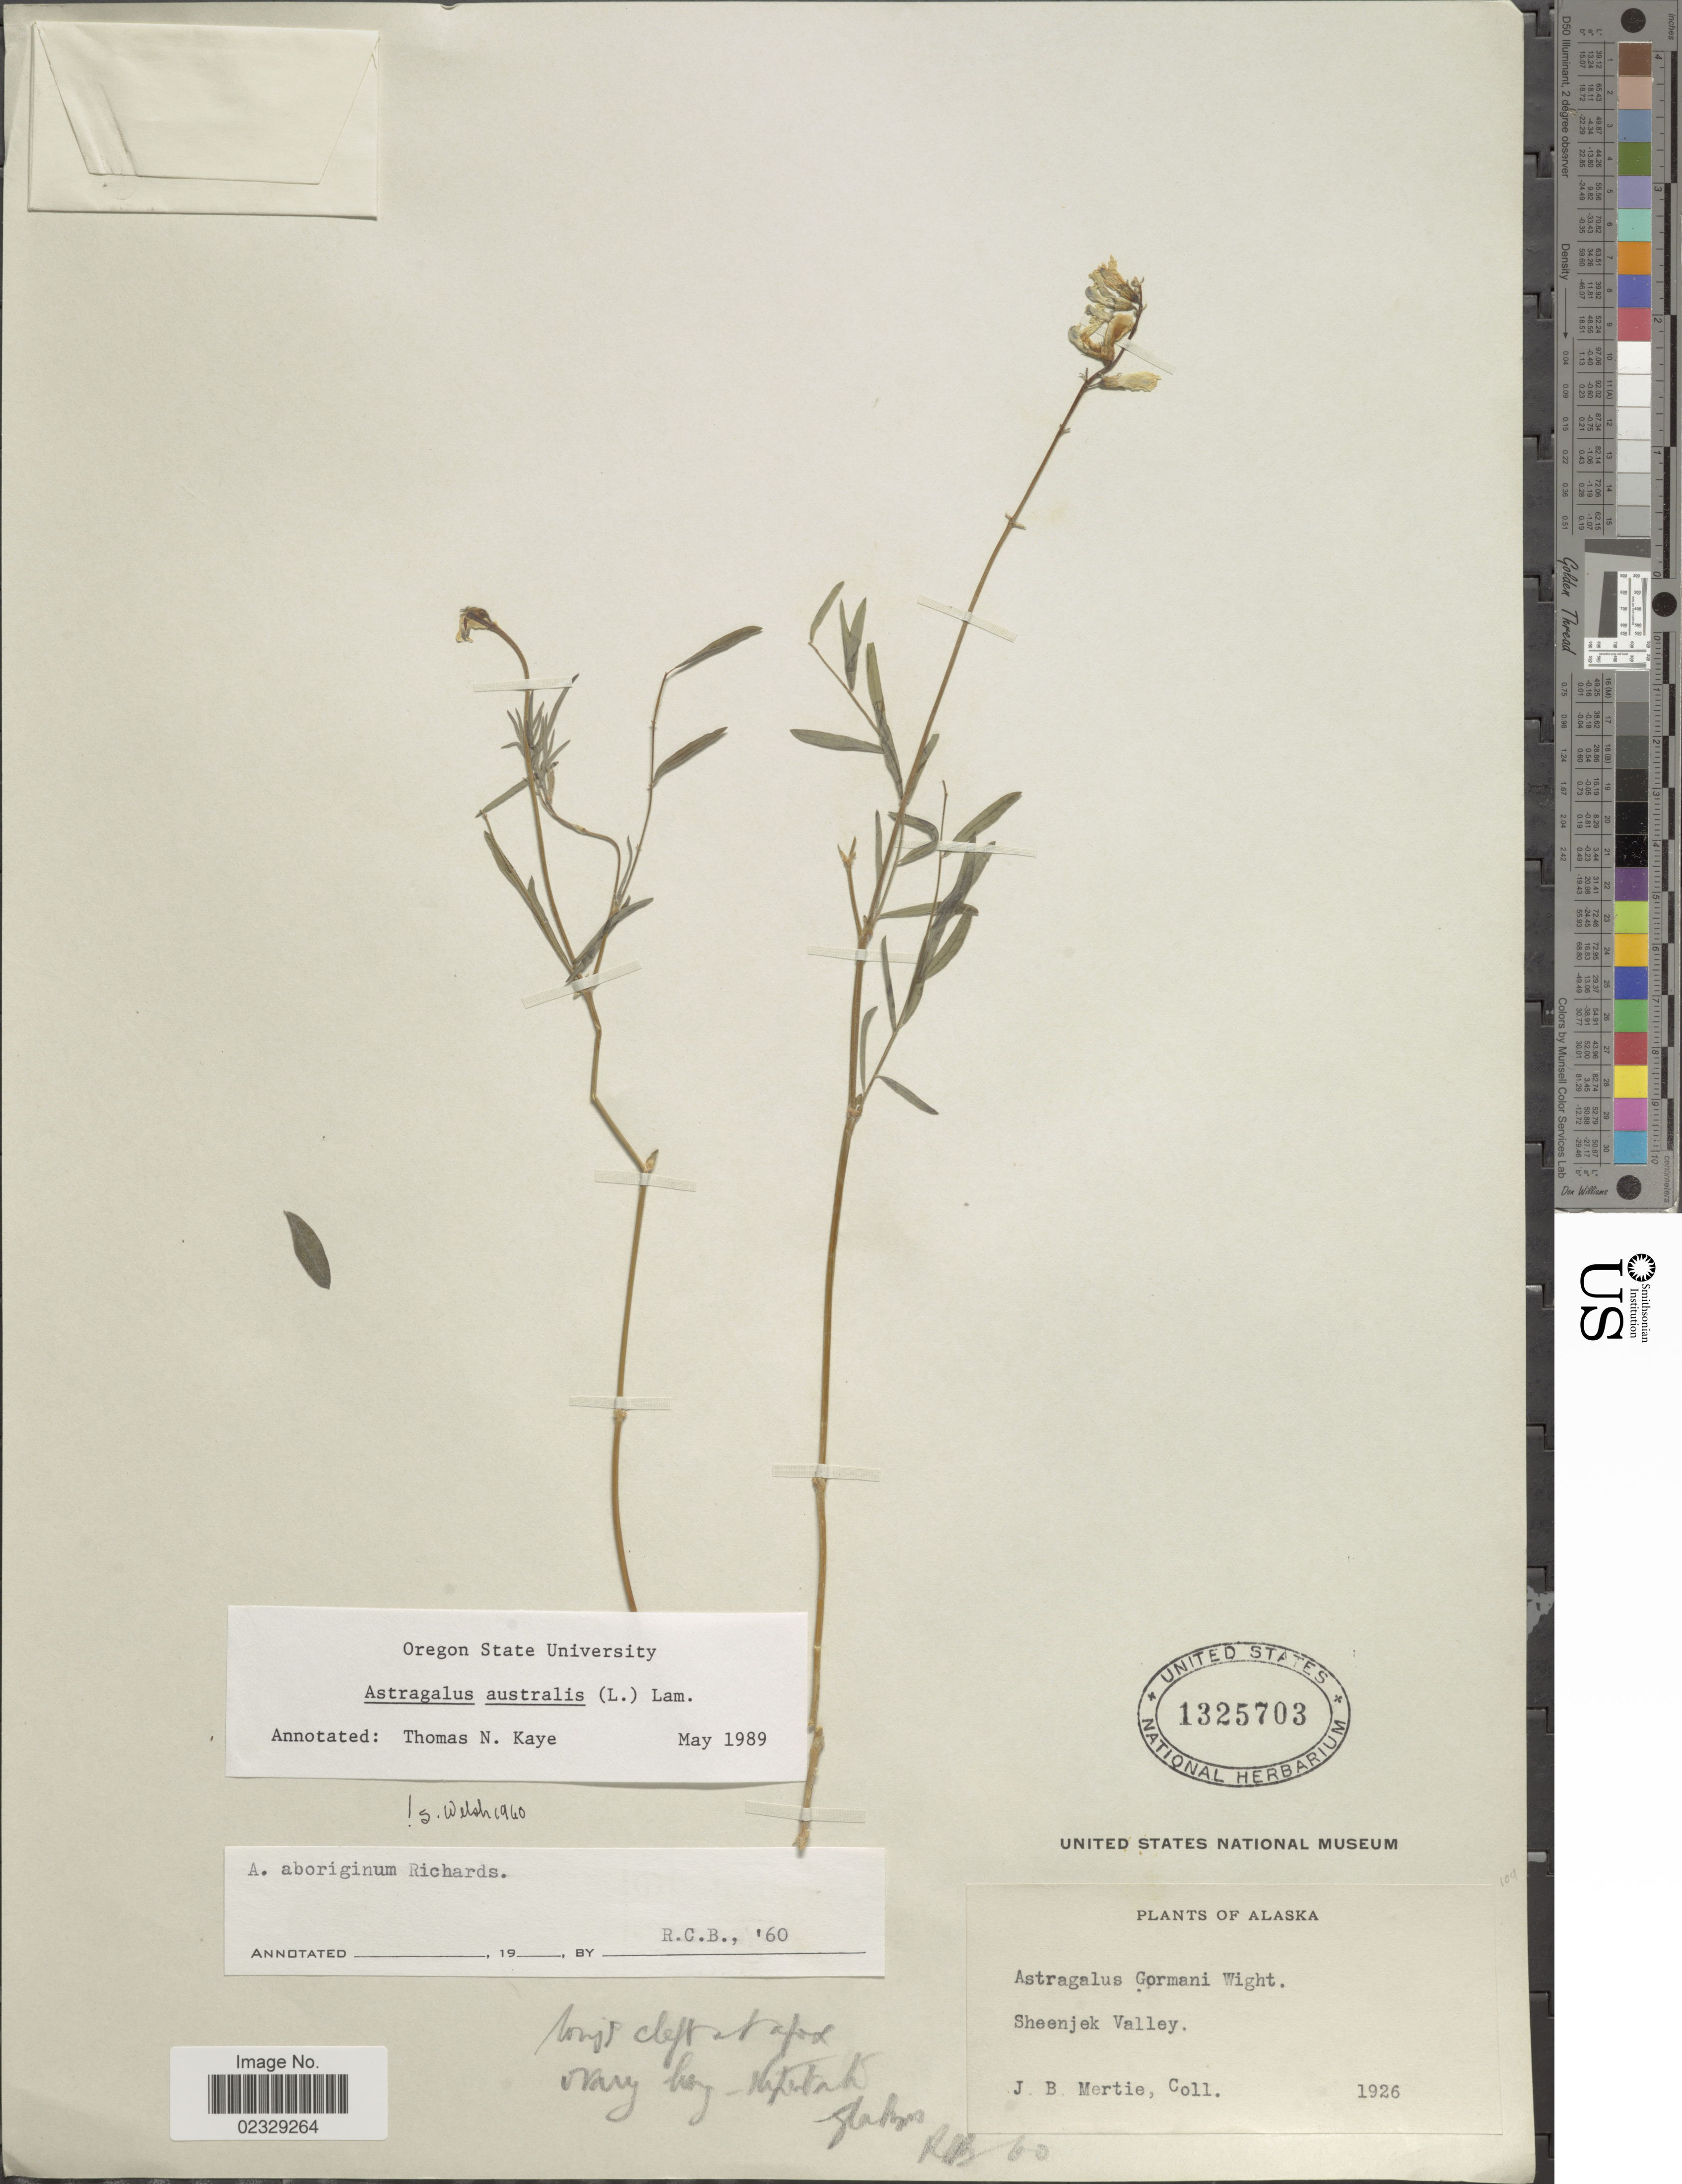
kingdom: Plantae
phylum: Tracheophyta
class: Magnoliopsida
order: Fabales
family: Fabaceae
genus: Astragalus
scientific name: Astragalus australis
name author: (L.) Lam.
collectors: J. Mertie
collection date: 1926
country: United States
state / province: Alaska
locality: Sheenjek Valley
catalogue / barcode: US 1325703